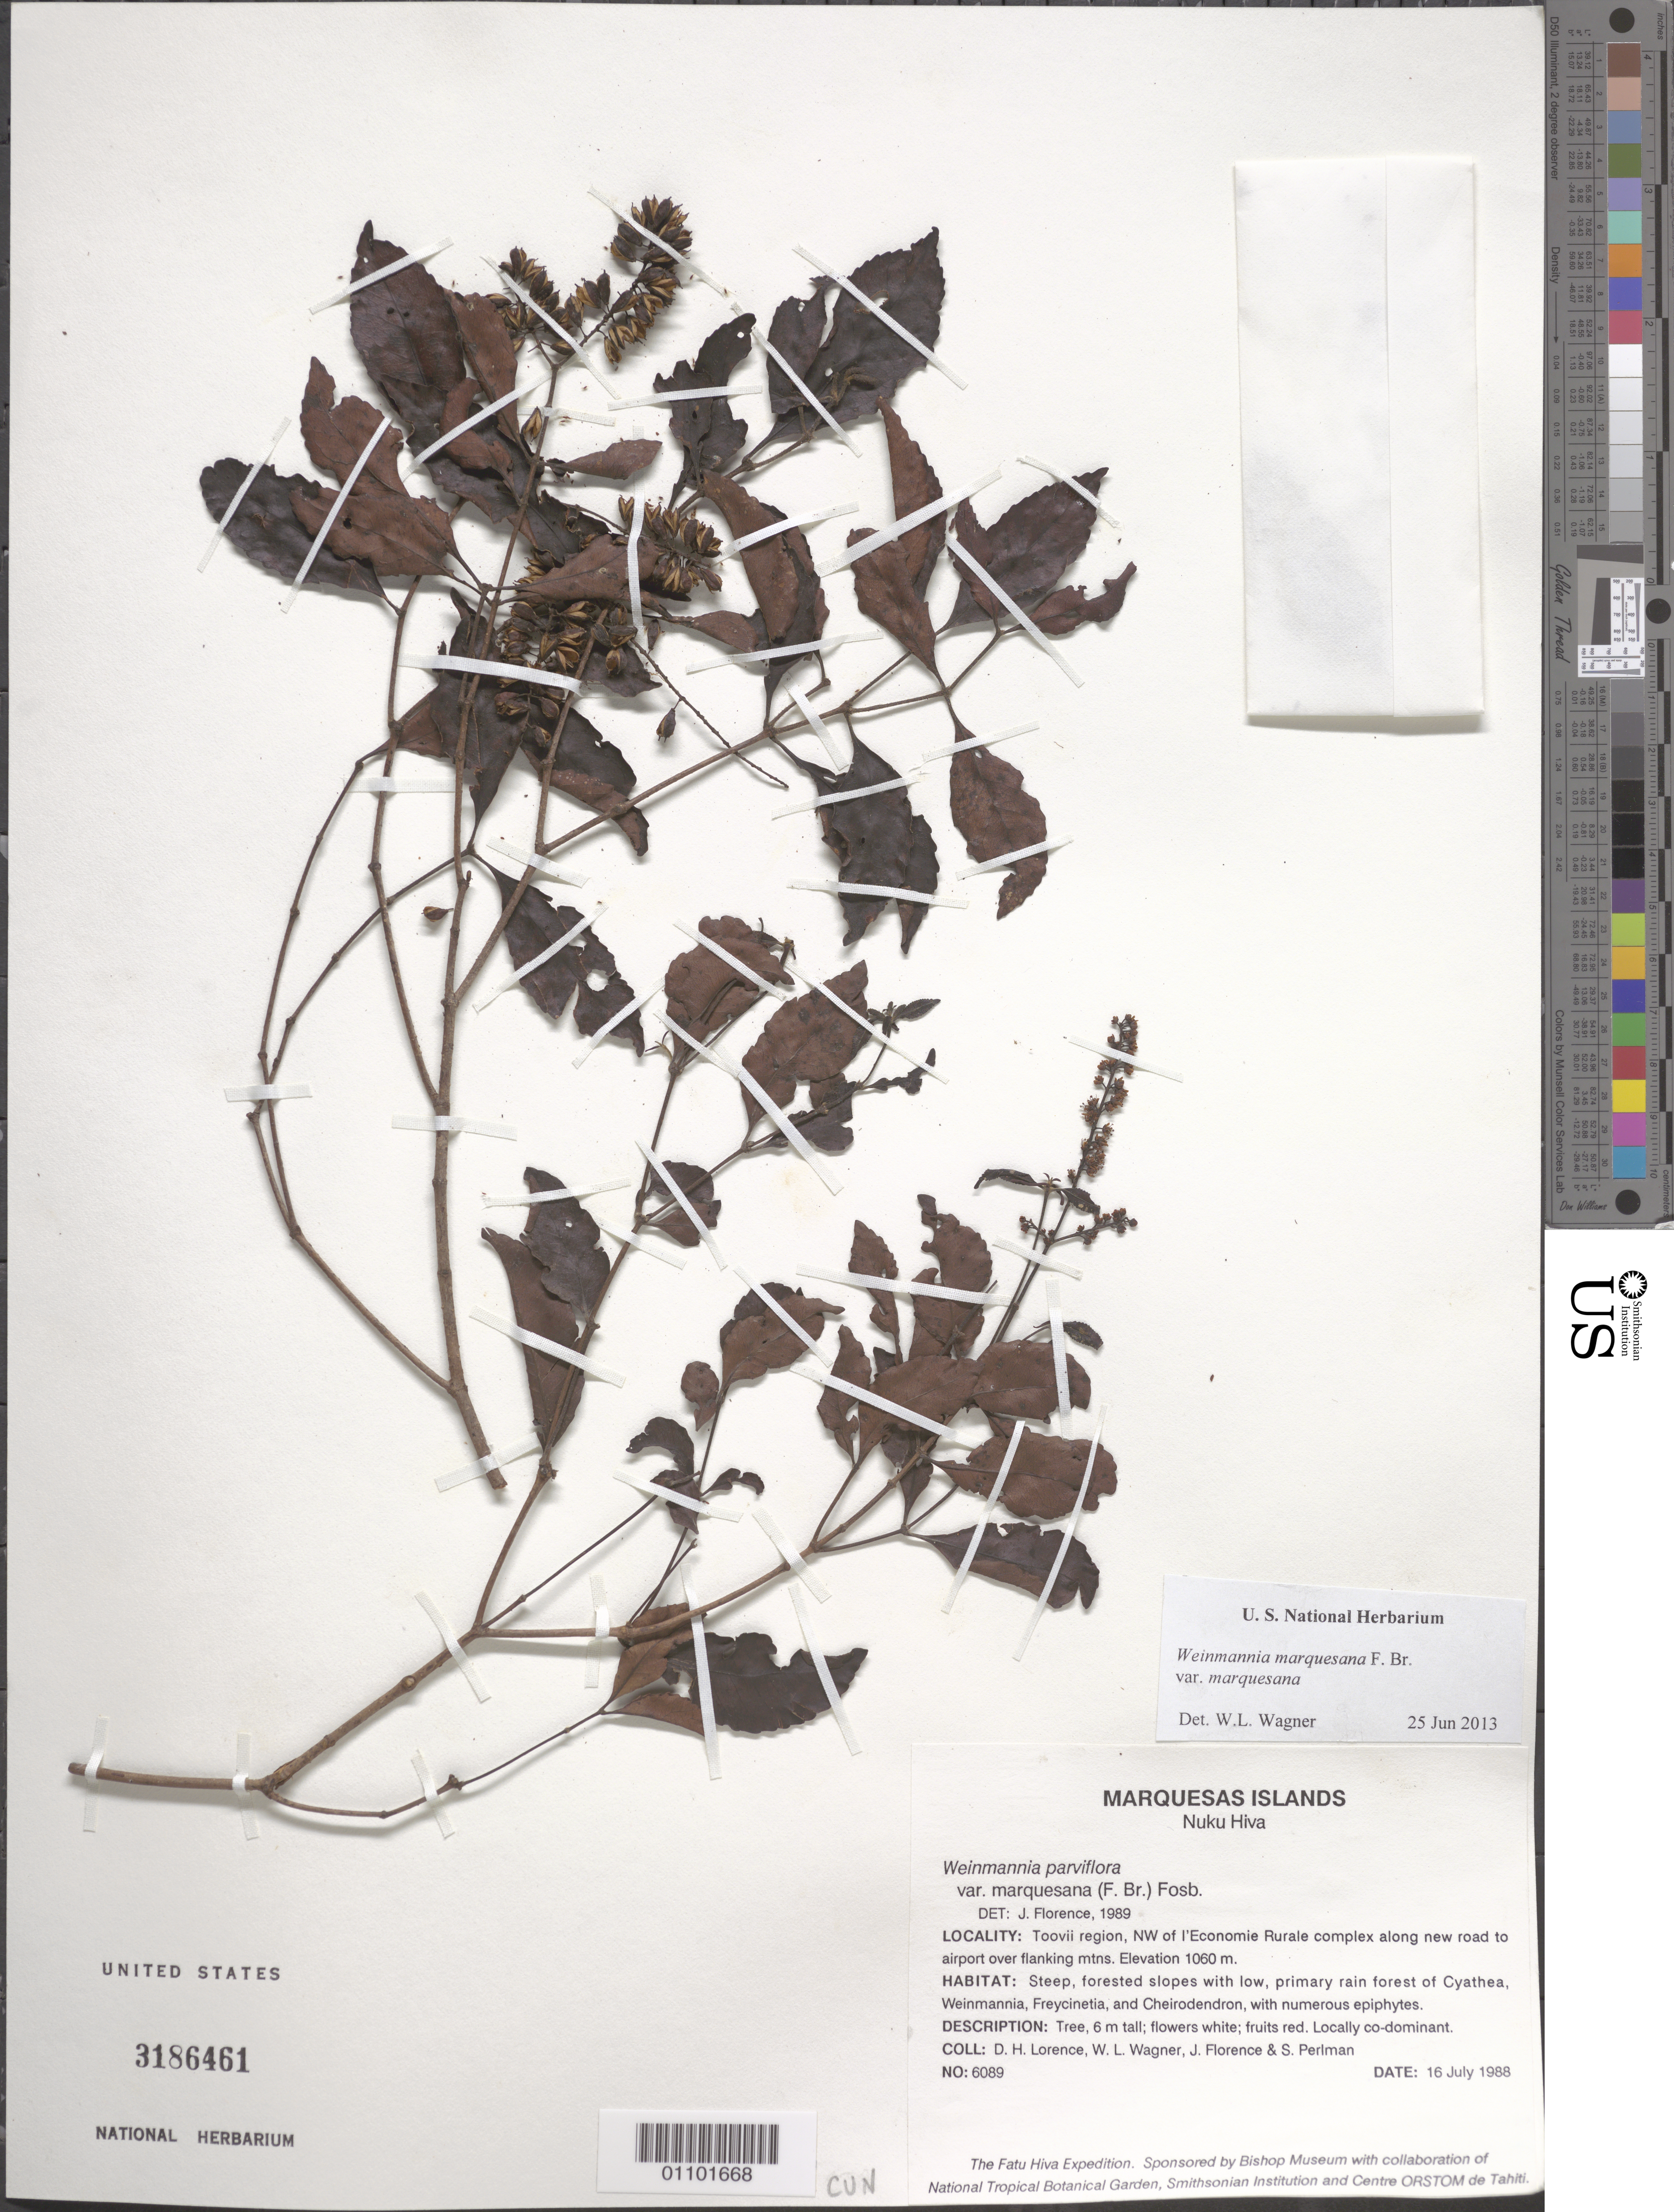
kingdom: Plantae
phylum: Tracheophyta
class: Magnoliopsida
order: Oxalidales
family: Cunoniaceae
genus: Pterophylla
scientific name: Pterophylla marquesana var. marquesana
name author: (F. Br.) Pillon & H.C. Hopkins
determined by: Wagner, W. L., (BOT), Smithsonian Institution - National Museum of Natural History (UNITED STATES)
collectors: D. Lorence, W. L. Wagner, J. Florence & S. P. Perlman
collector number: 6089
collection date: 1988-07-16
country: French Polynesia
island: Nuku Hiva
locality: Toovii region, NW of l'Economie Rurale complex along new road to airport over flanking mountains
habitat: Steep, forested slopes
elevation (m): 1060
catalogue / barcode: US 3186461